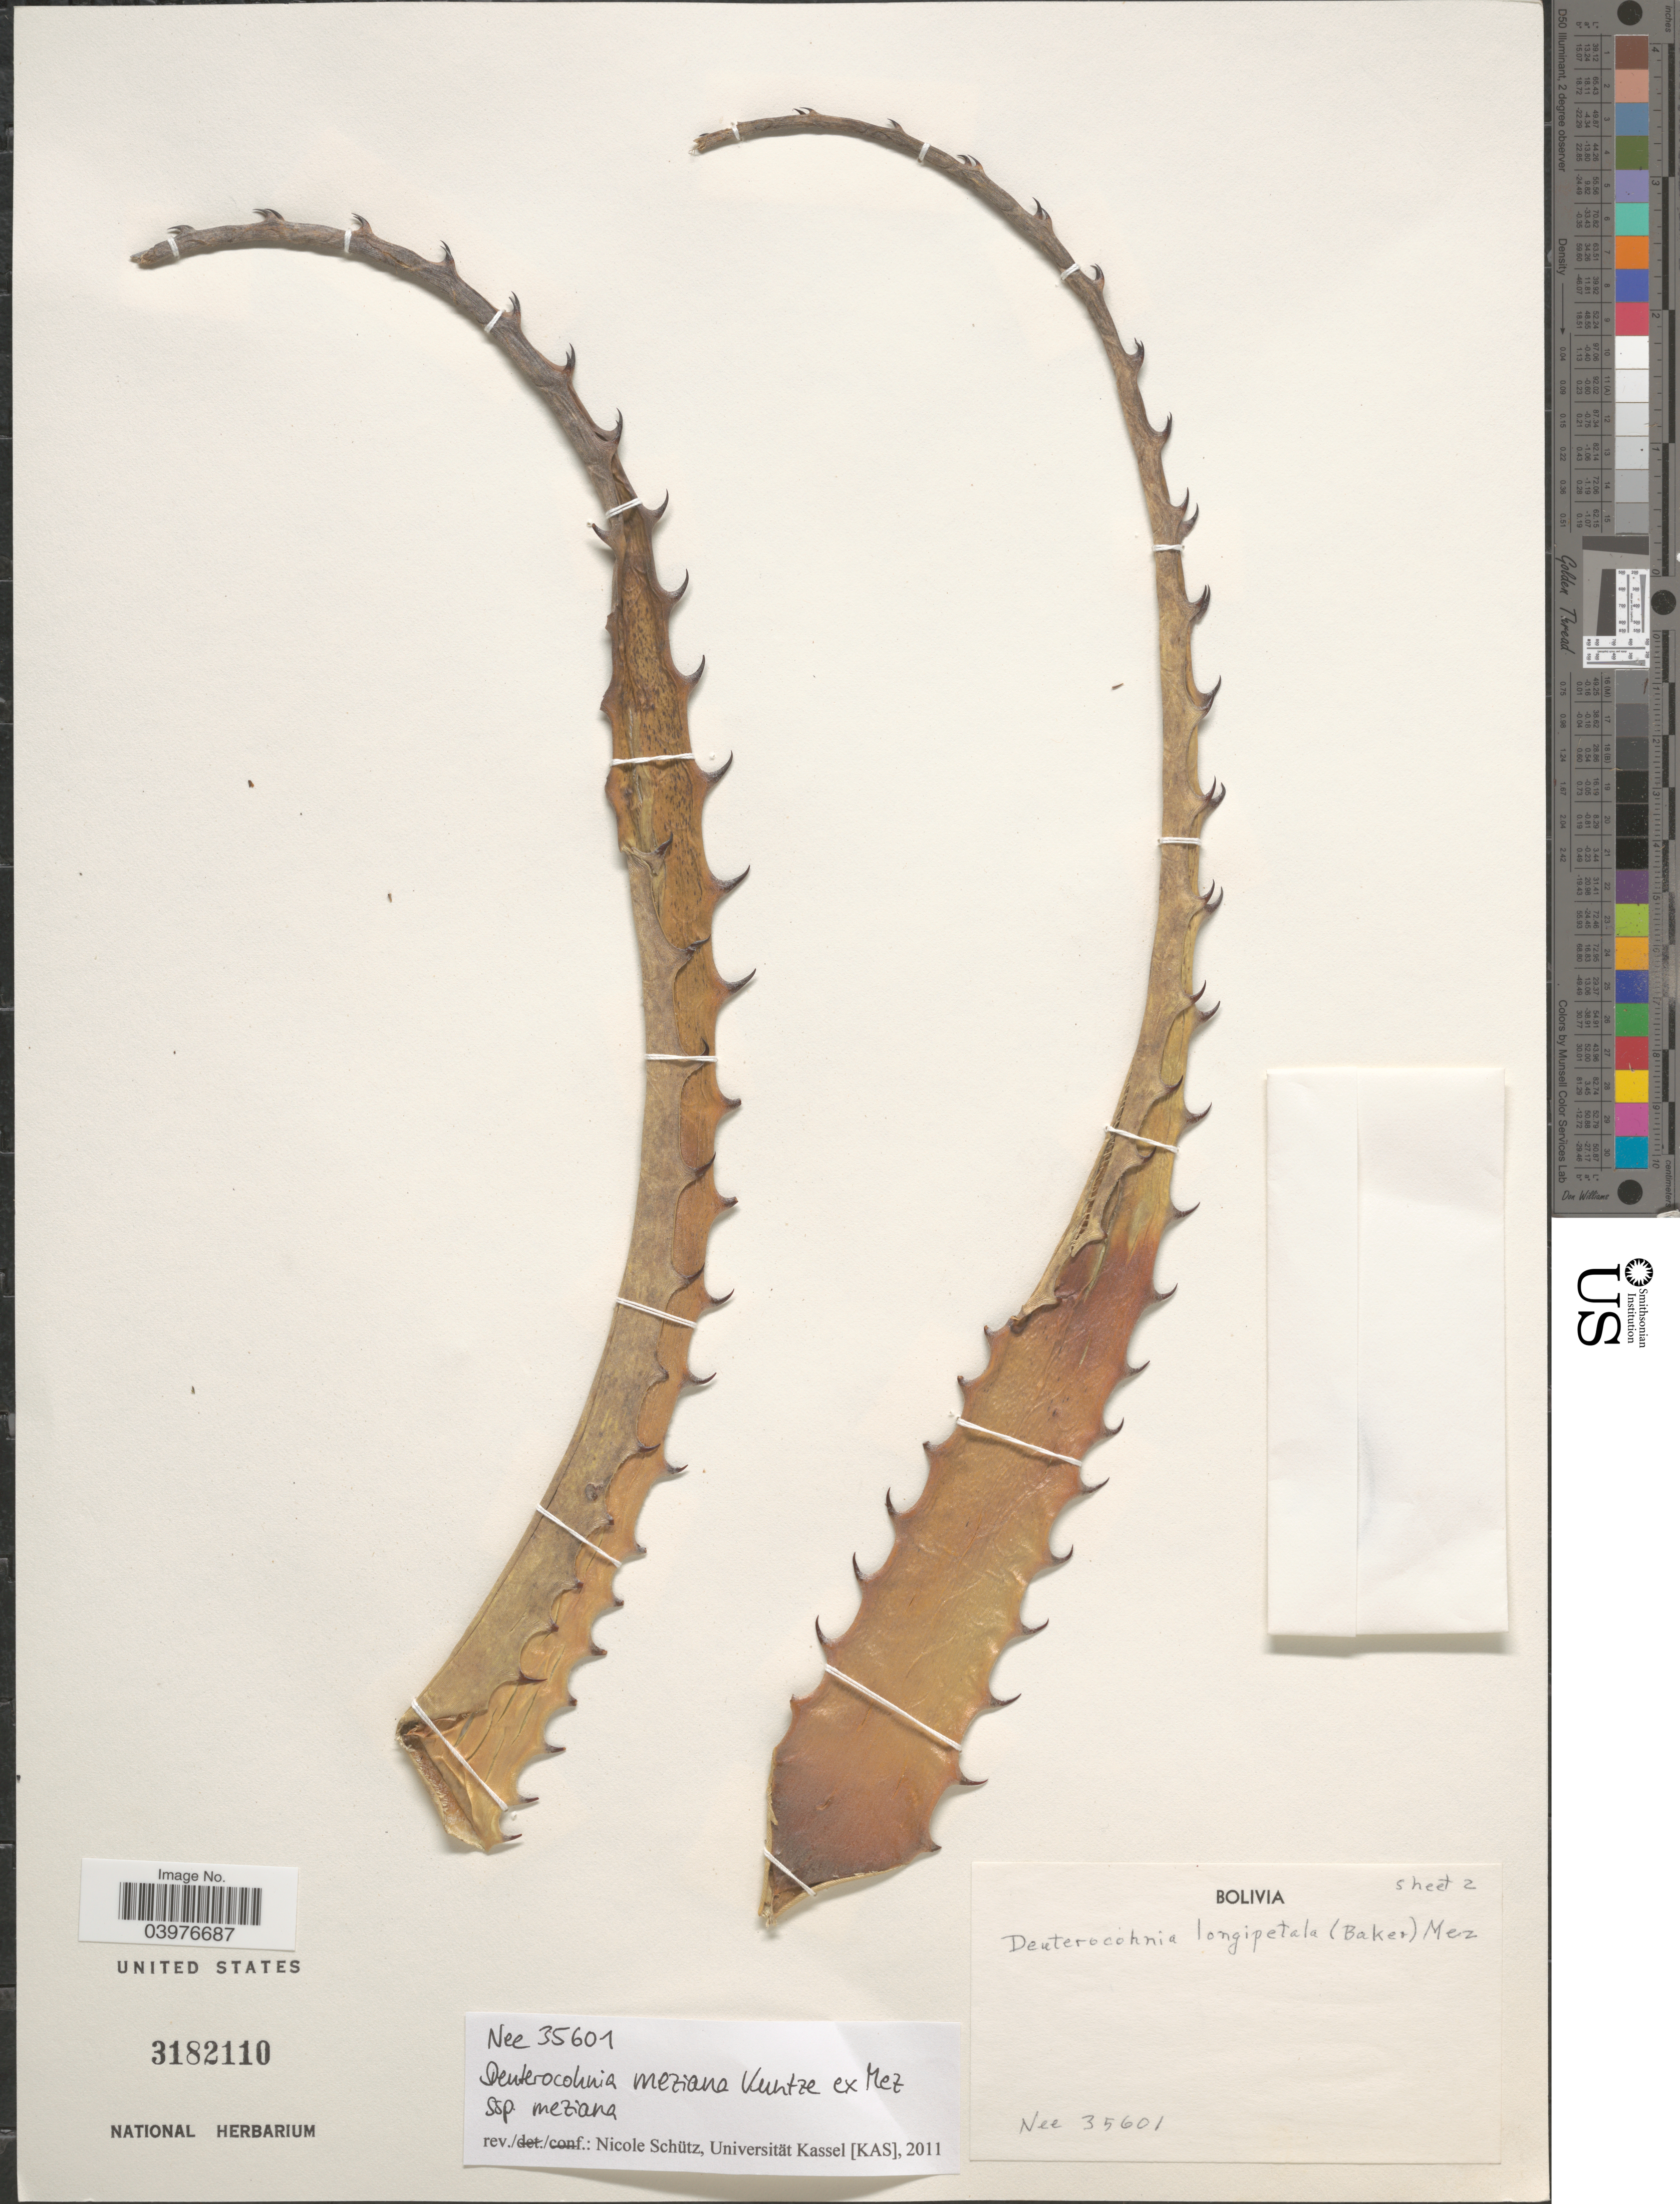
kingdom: Plantae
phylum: Tracheophyta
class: Liliopsida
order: Poales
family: Bromeliaceae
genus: Deuterocohnia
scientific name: Deuterocohnia meziana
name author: Kuntze ex Mez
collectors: Nee, --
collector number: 35601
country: Bolivia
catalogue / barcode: US 3182110